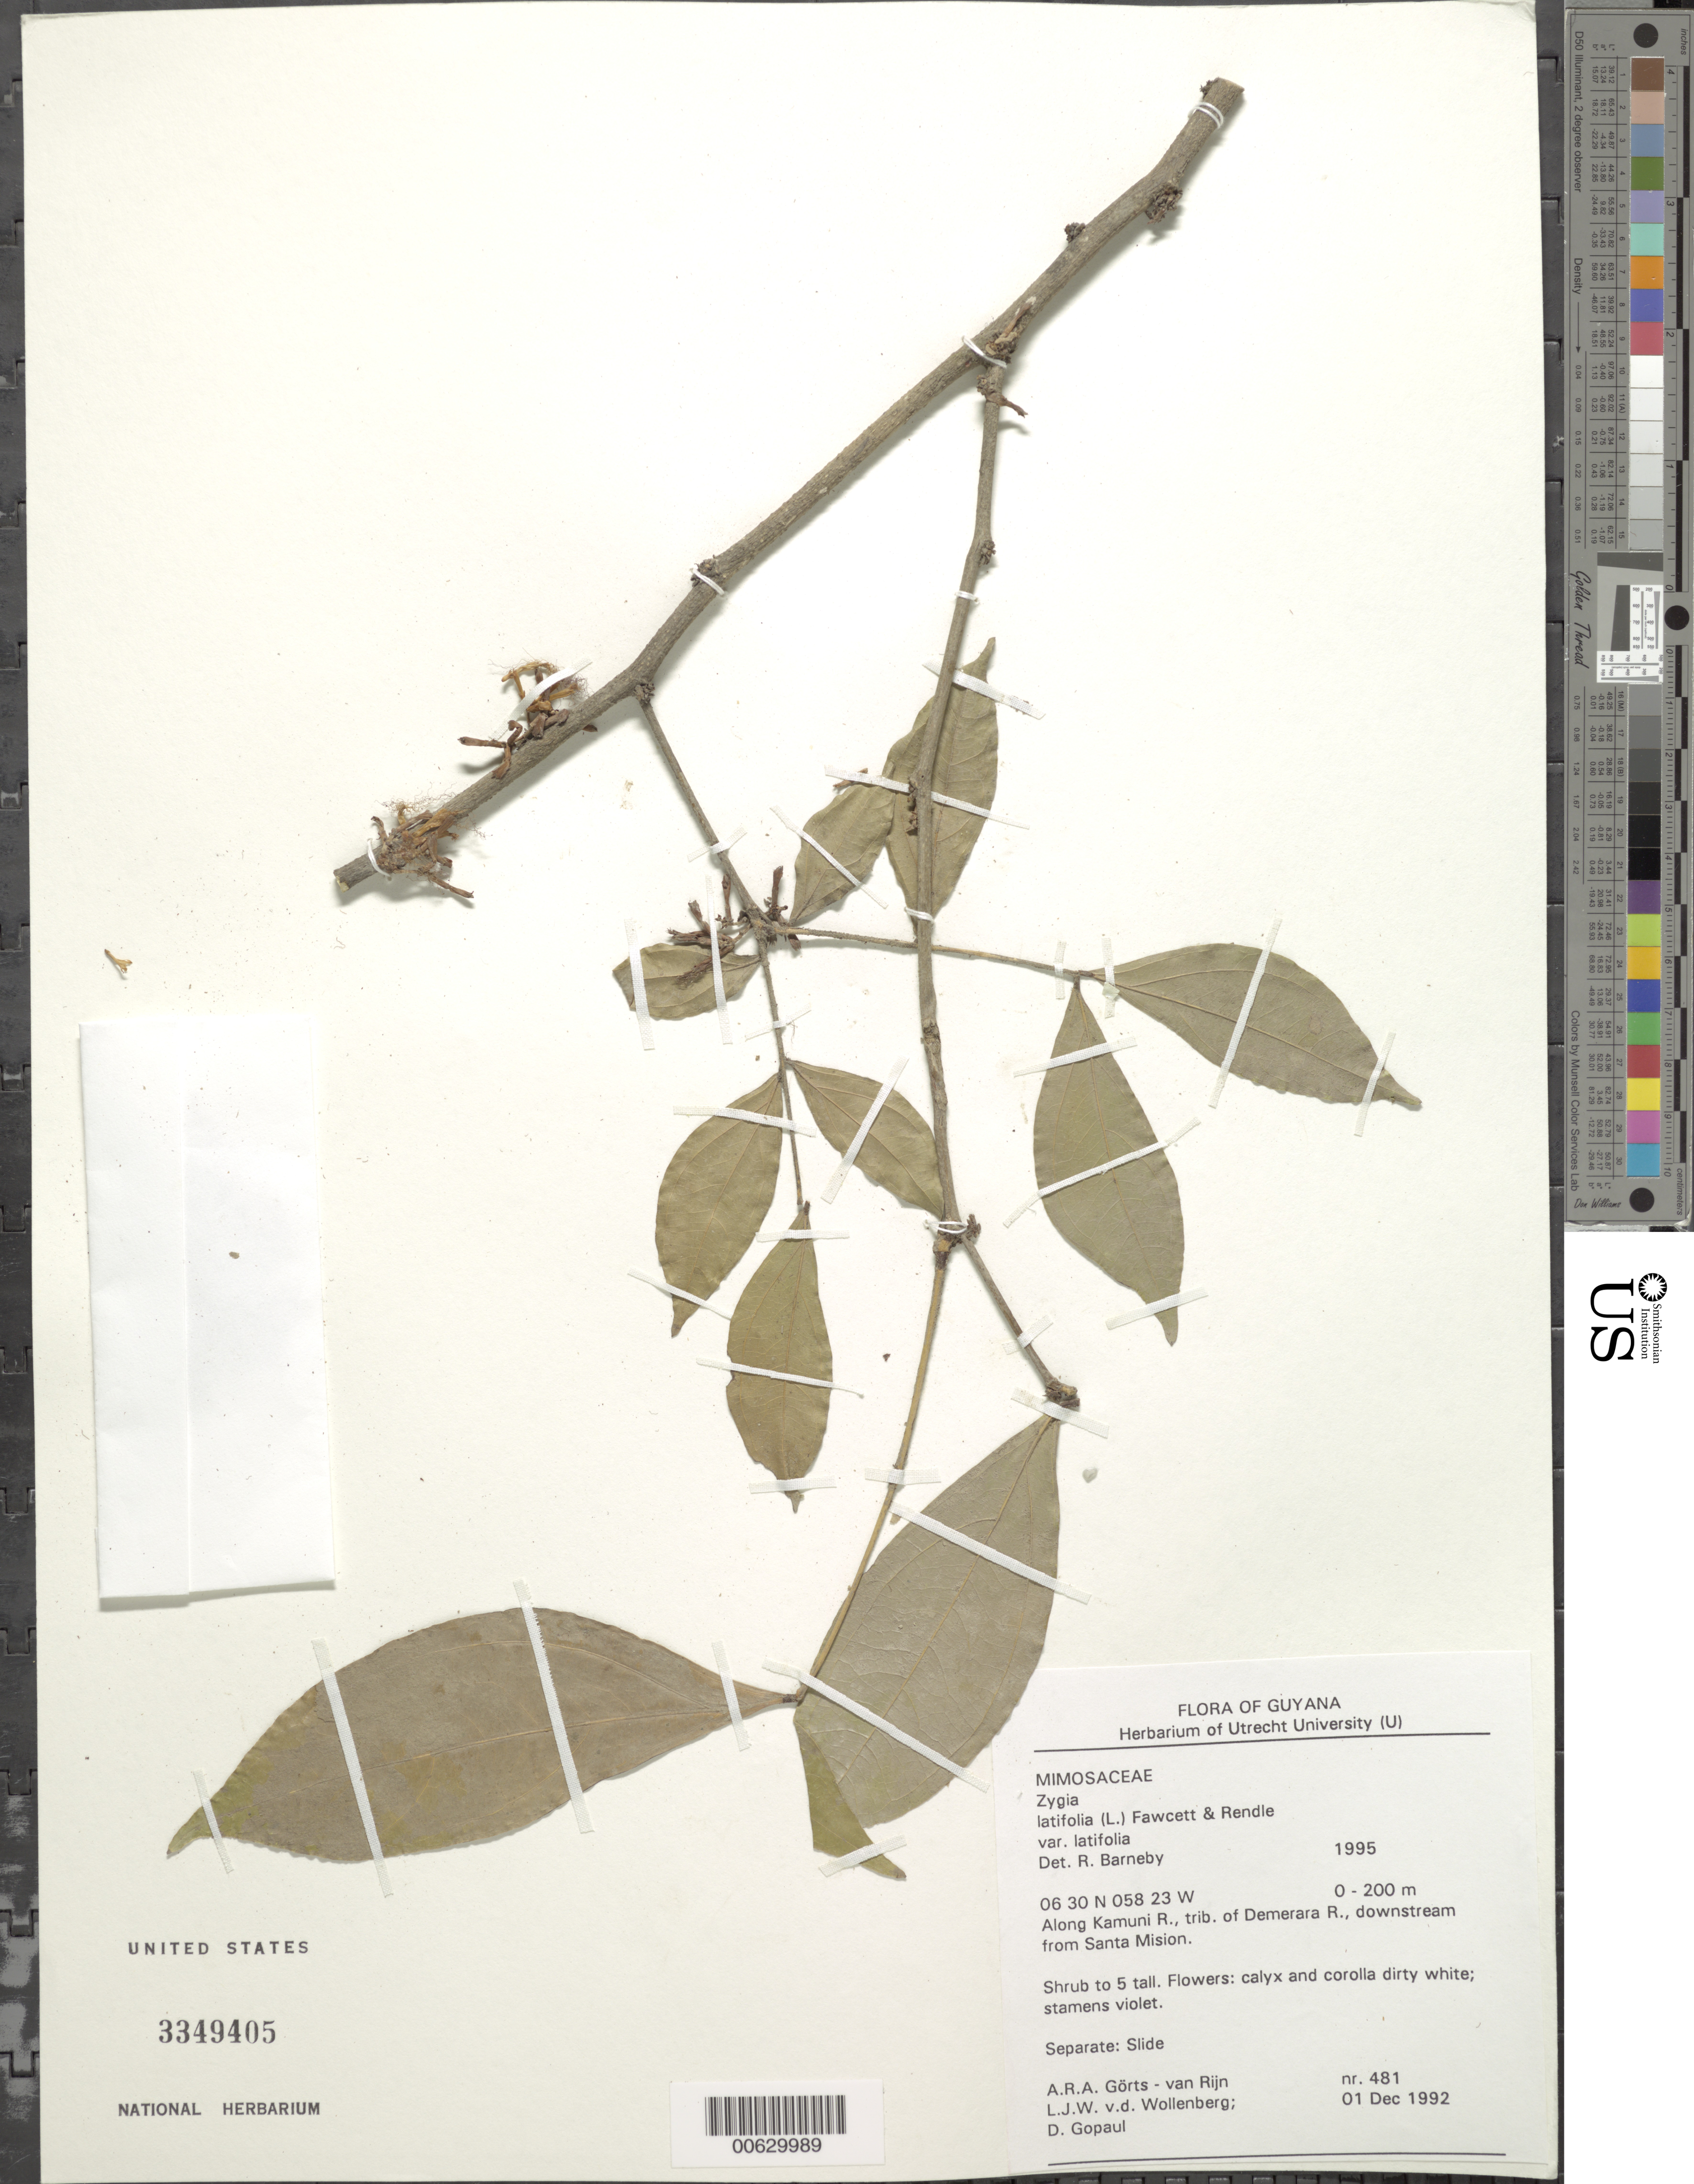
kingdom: Plantae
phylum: Tracheophyta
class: Magnoliopsida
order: Fabales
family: Fabaceae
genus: Zygia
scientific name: Zygia latifolia var. latifolia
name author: (L.) Fawc. & Rendle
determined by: Barneby, Rupert C., (NY)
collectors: A. .R. A. Görts-van Rijn, L. van der Wollenberg & D. Gopaul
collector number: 481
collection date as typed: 1-Dec-92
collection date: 1992-12-01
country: Guyana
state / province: Demerara-Mahaica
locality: Kamuni R., trib. of Demerara R., downstream from Santa Mission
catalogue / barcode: US 3349405